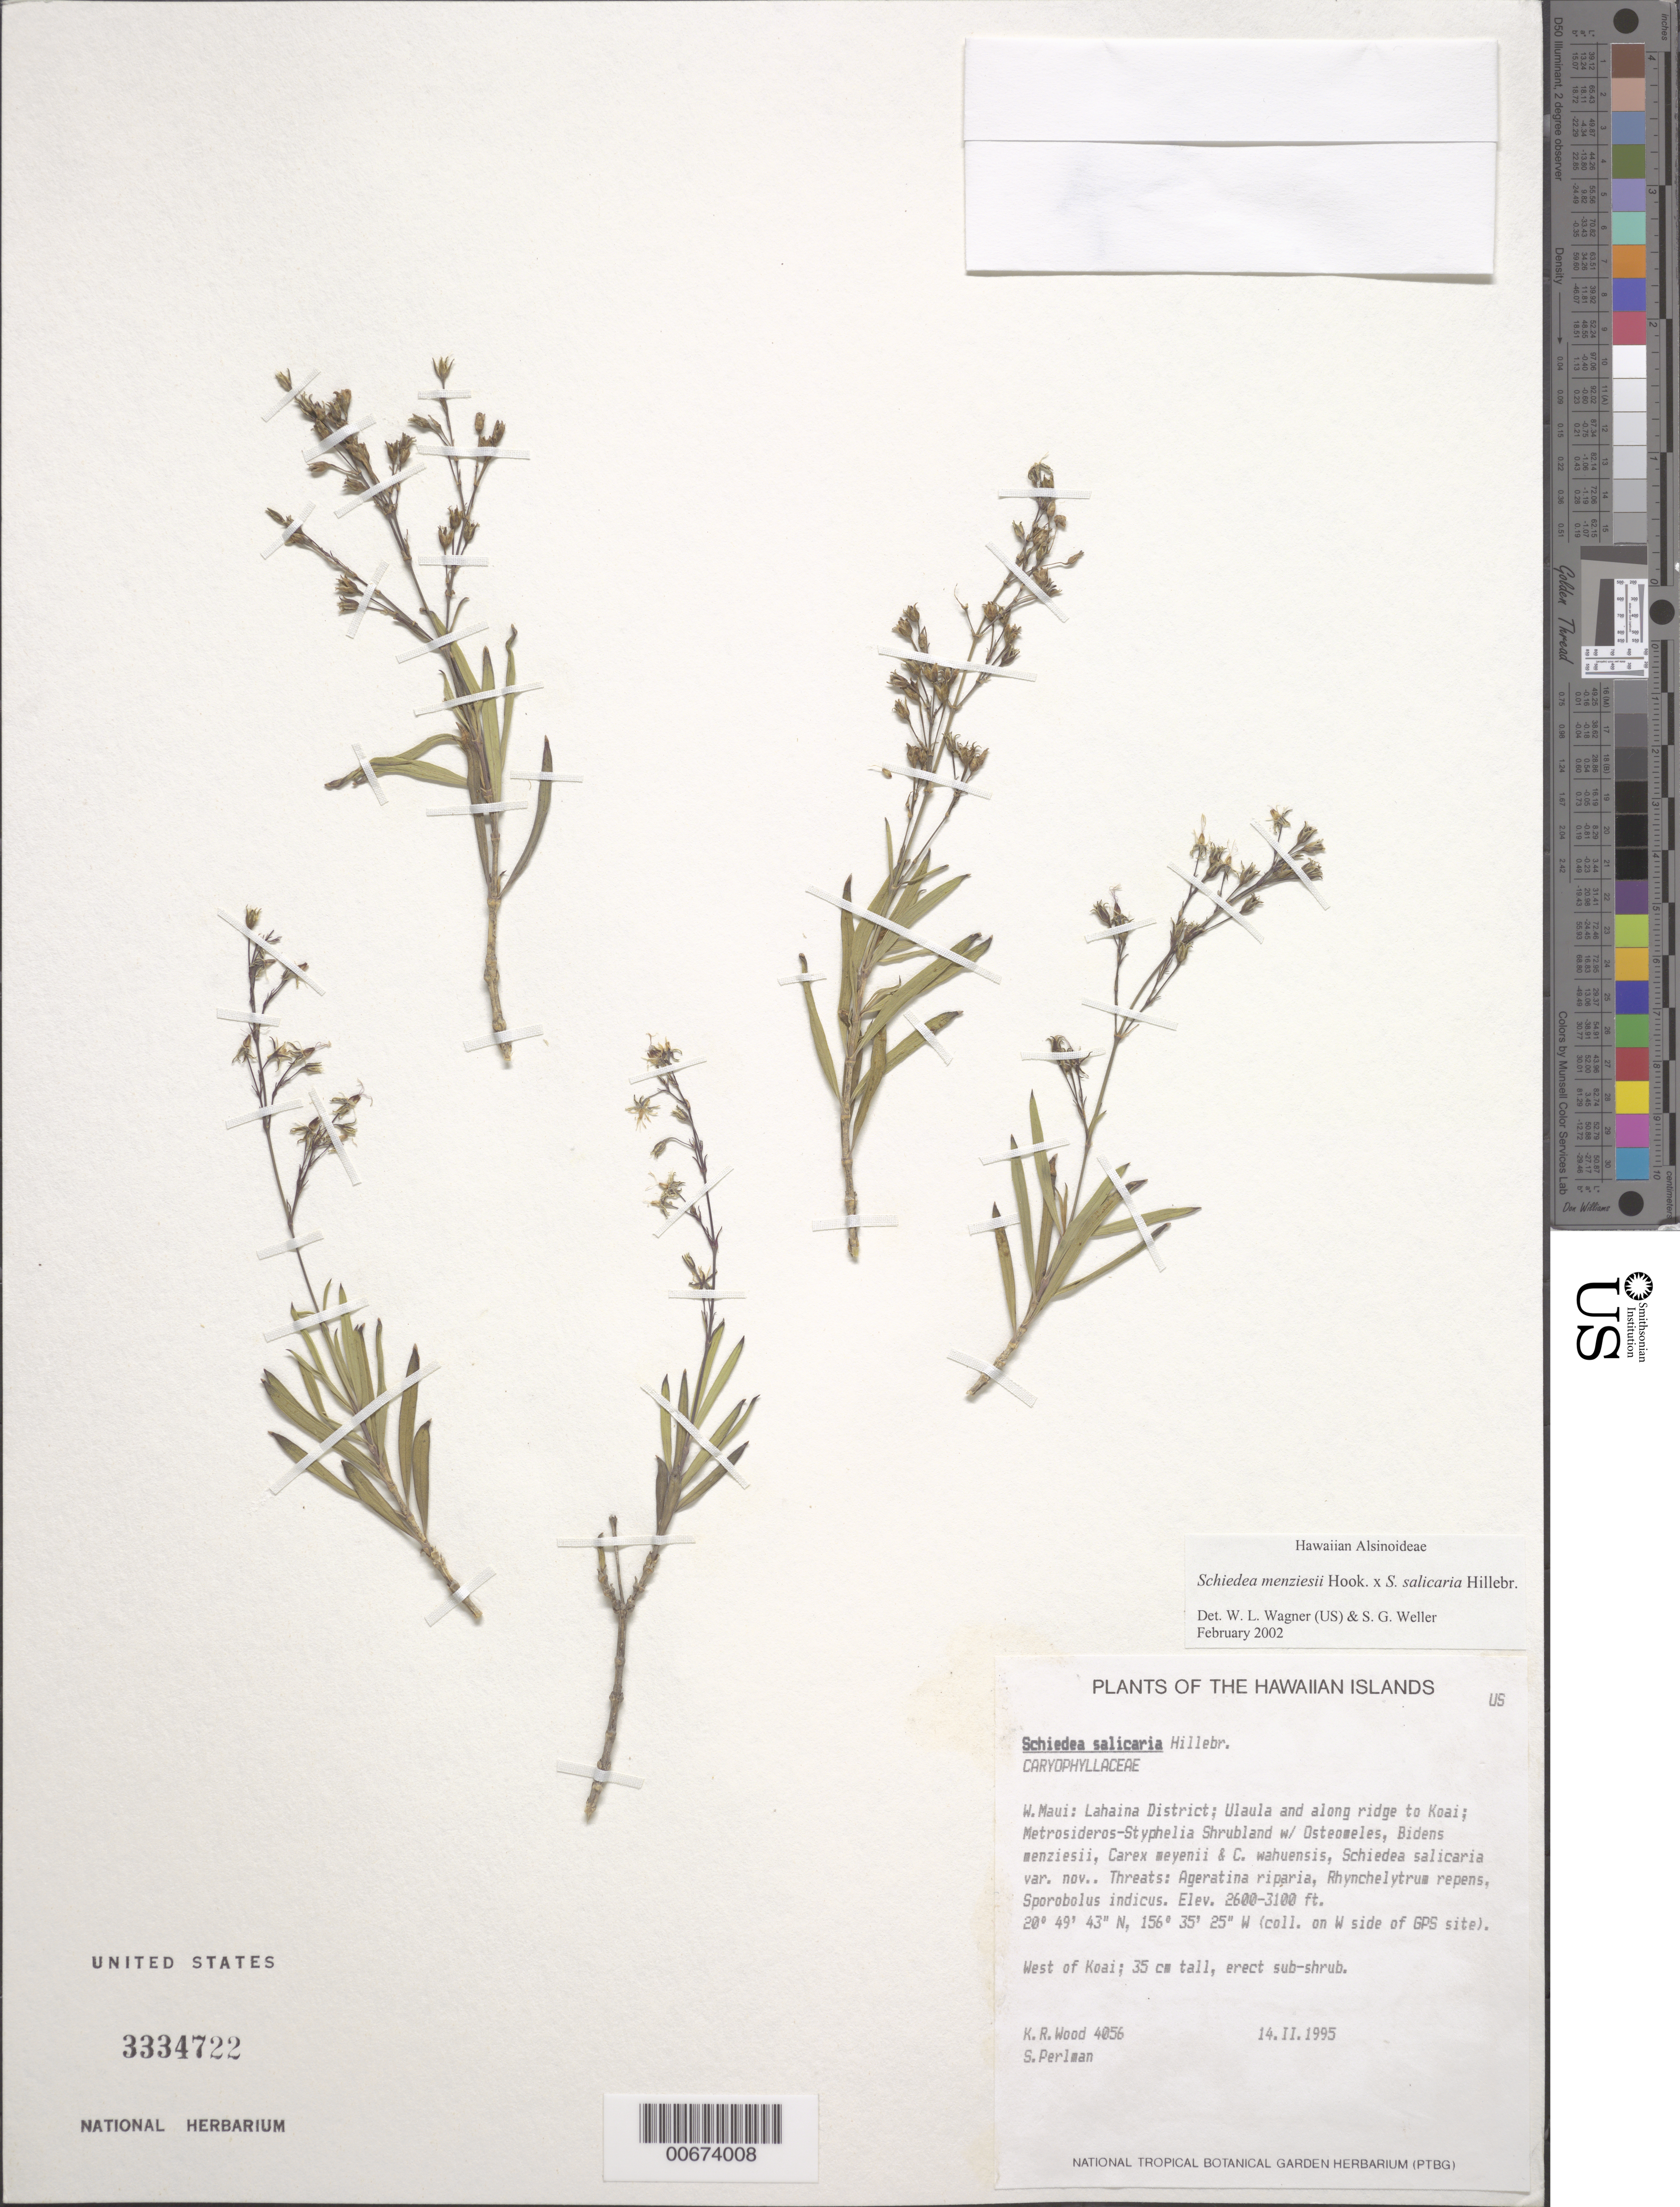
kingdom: Plantae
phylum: Tracheophyta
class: Magnoliopsida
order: Caryophyllales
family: Caryophyllaceae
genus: Schiedea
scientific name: Schiedea menziesii x S. salicaria Hillebr.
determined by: Wagner, W. L.; Weller, Stephen G.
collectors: K. R. Wood & S. P. Perlman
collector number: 4056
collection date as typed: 14 Feb 1995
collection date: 1995-02-14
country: United States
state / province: Hawaii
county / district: Maui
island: Maui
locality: West Maui, Lahaina District, Ulaula and along ridge to Koai, W of Koai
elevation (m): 792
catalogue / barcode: US 3334722